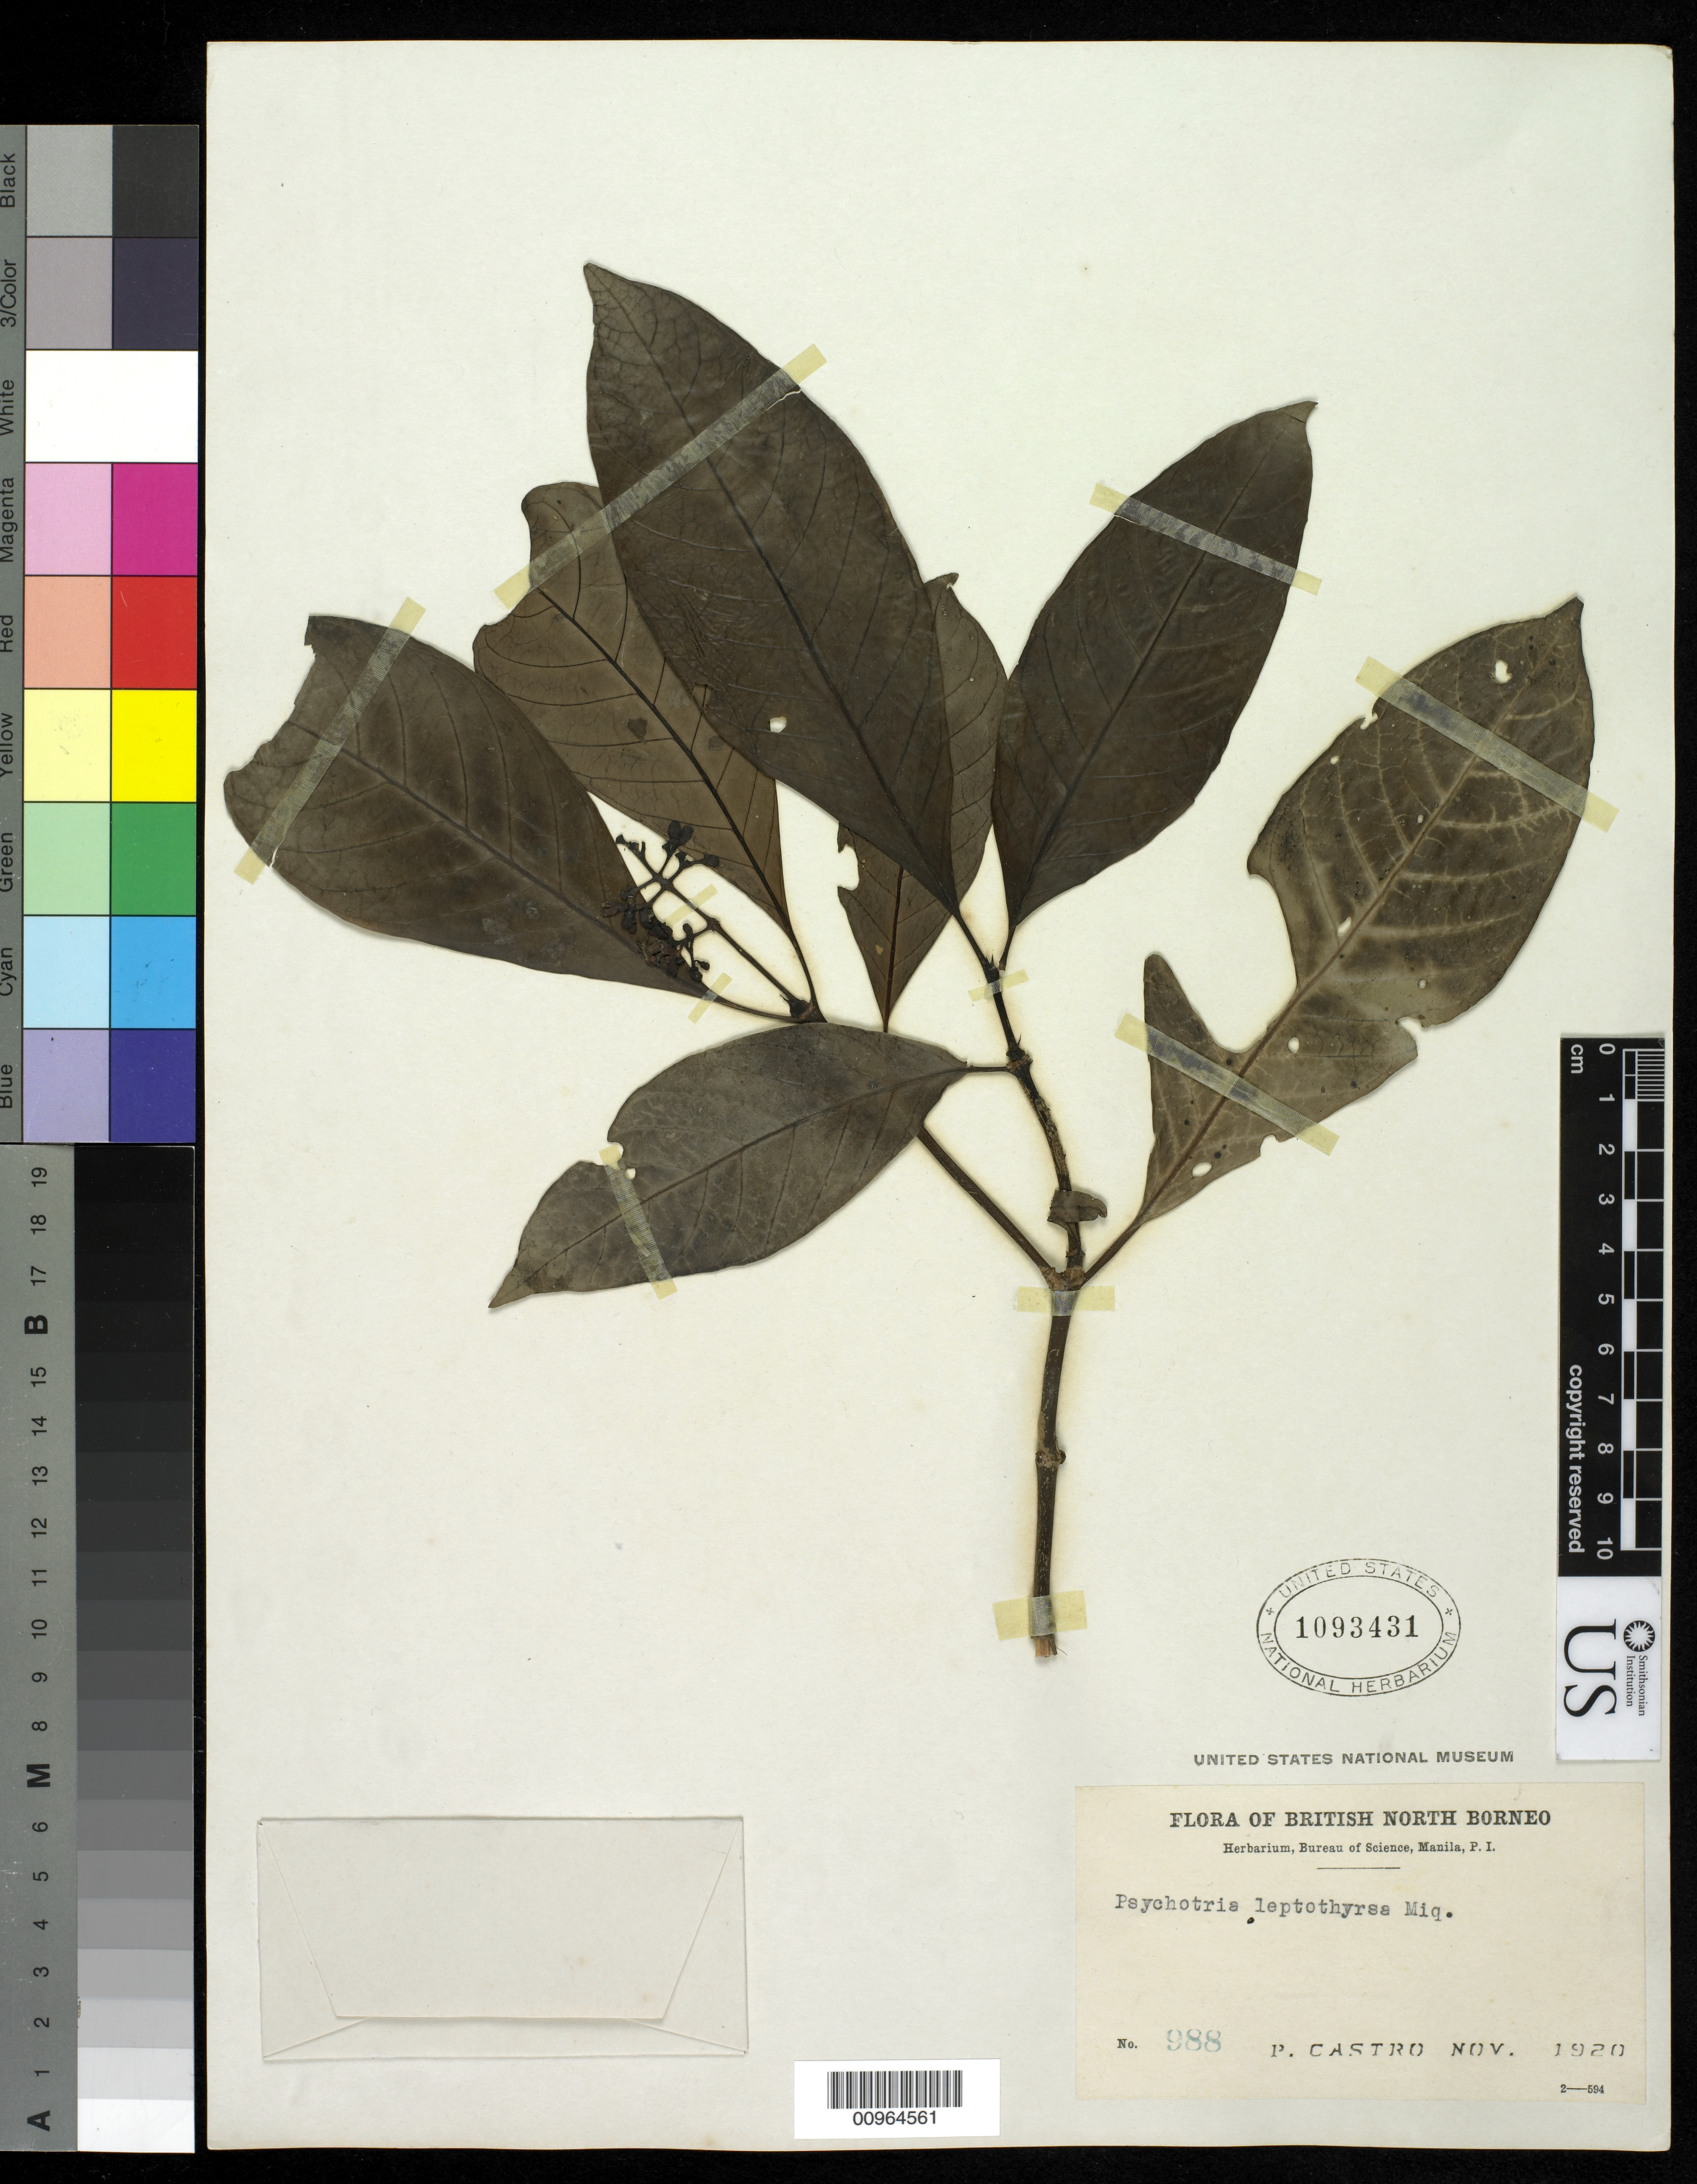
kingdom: Plantae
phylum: Tracheophyta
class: Magnoliopsida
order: Gentianales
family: Rubiaceae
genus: Psychotria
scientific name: Psychotria leptothyrsa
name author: Miq.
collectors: P. Castro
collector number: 988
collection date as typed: Nov 1920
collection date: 1920-11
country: Malaysia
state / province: Sabah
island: Borneo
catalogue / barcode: US 1093431